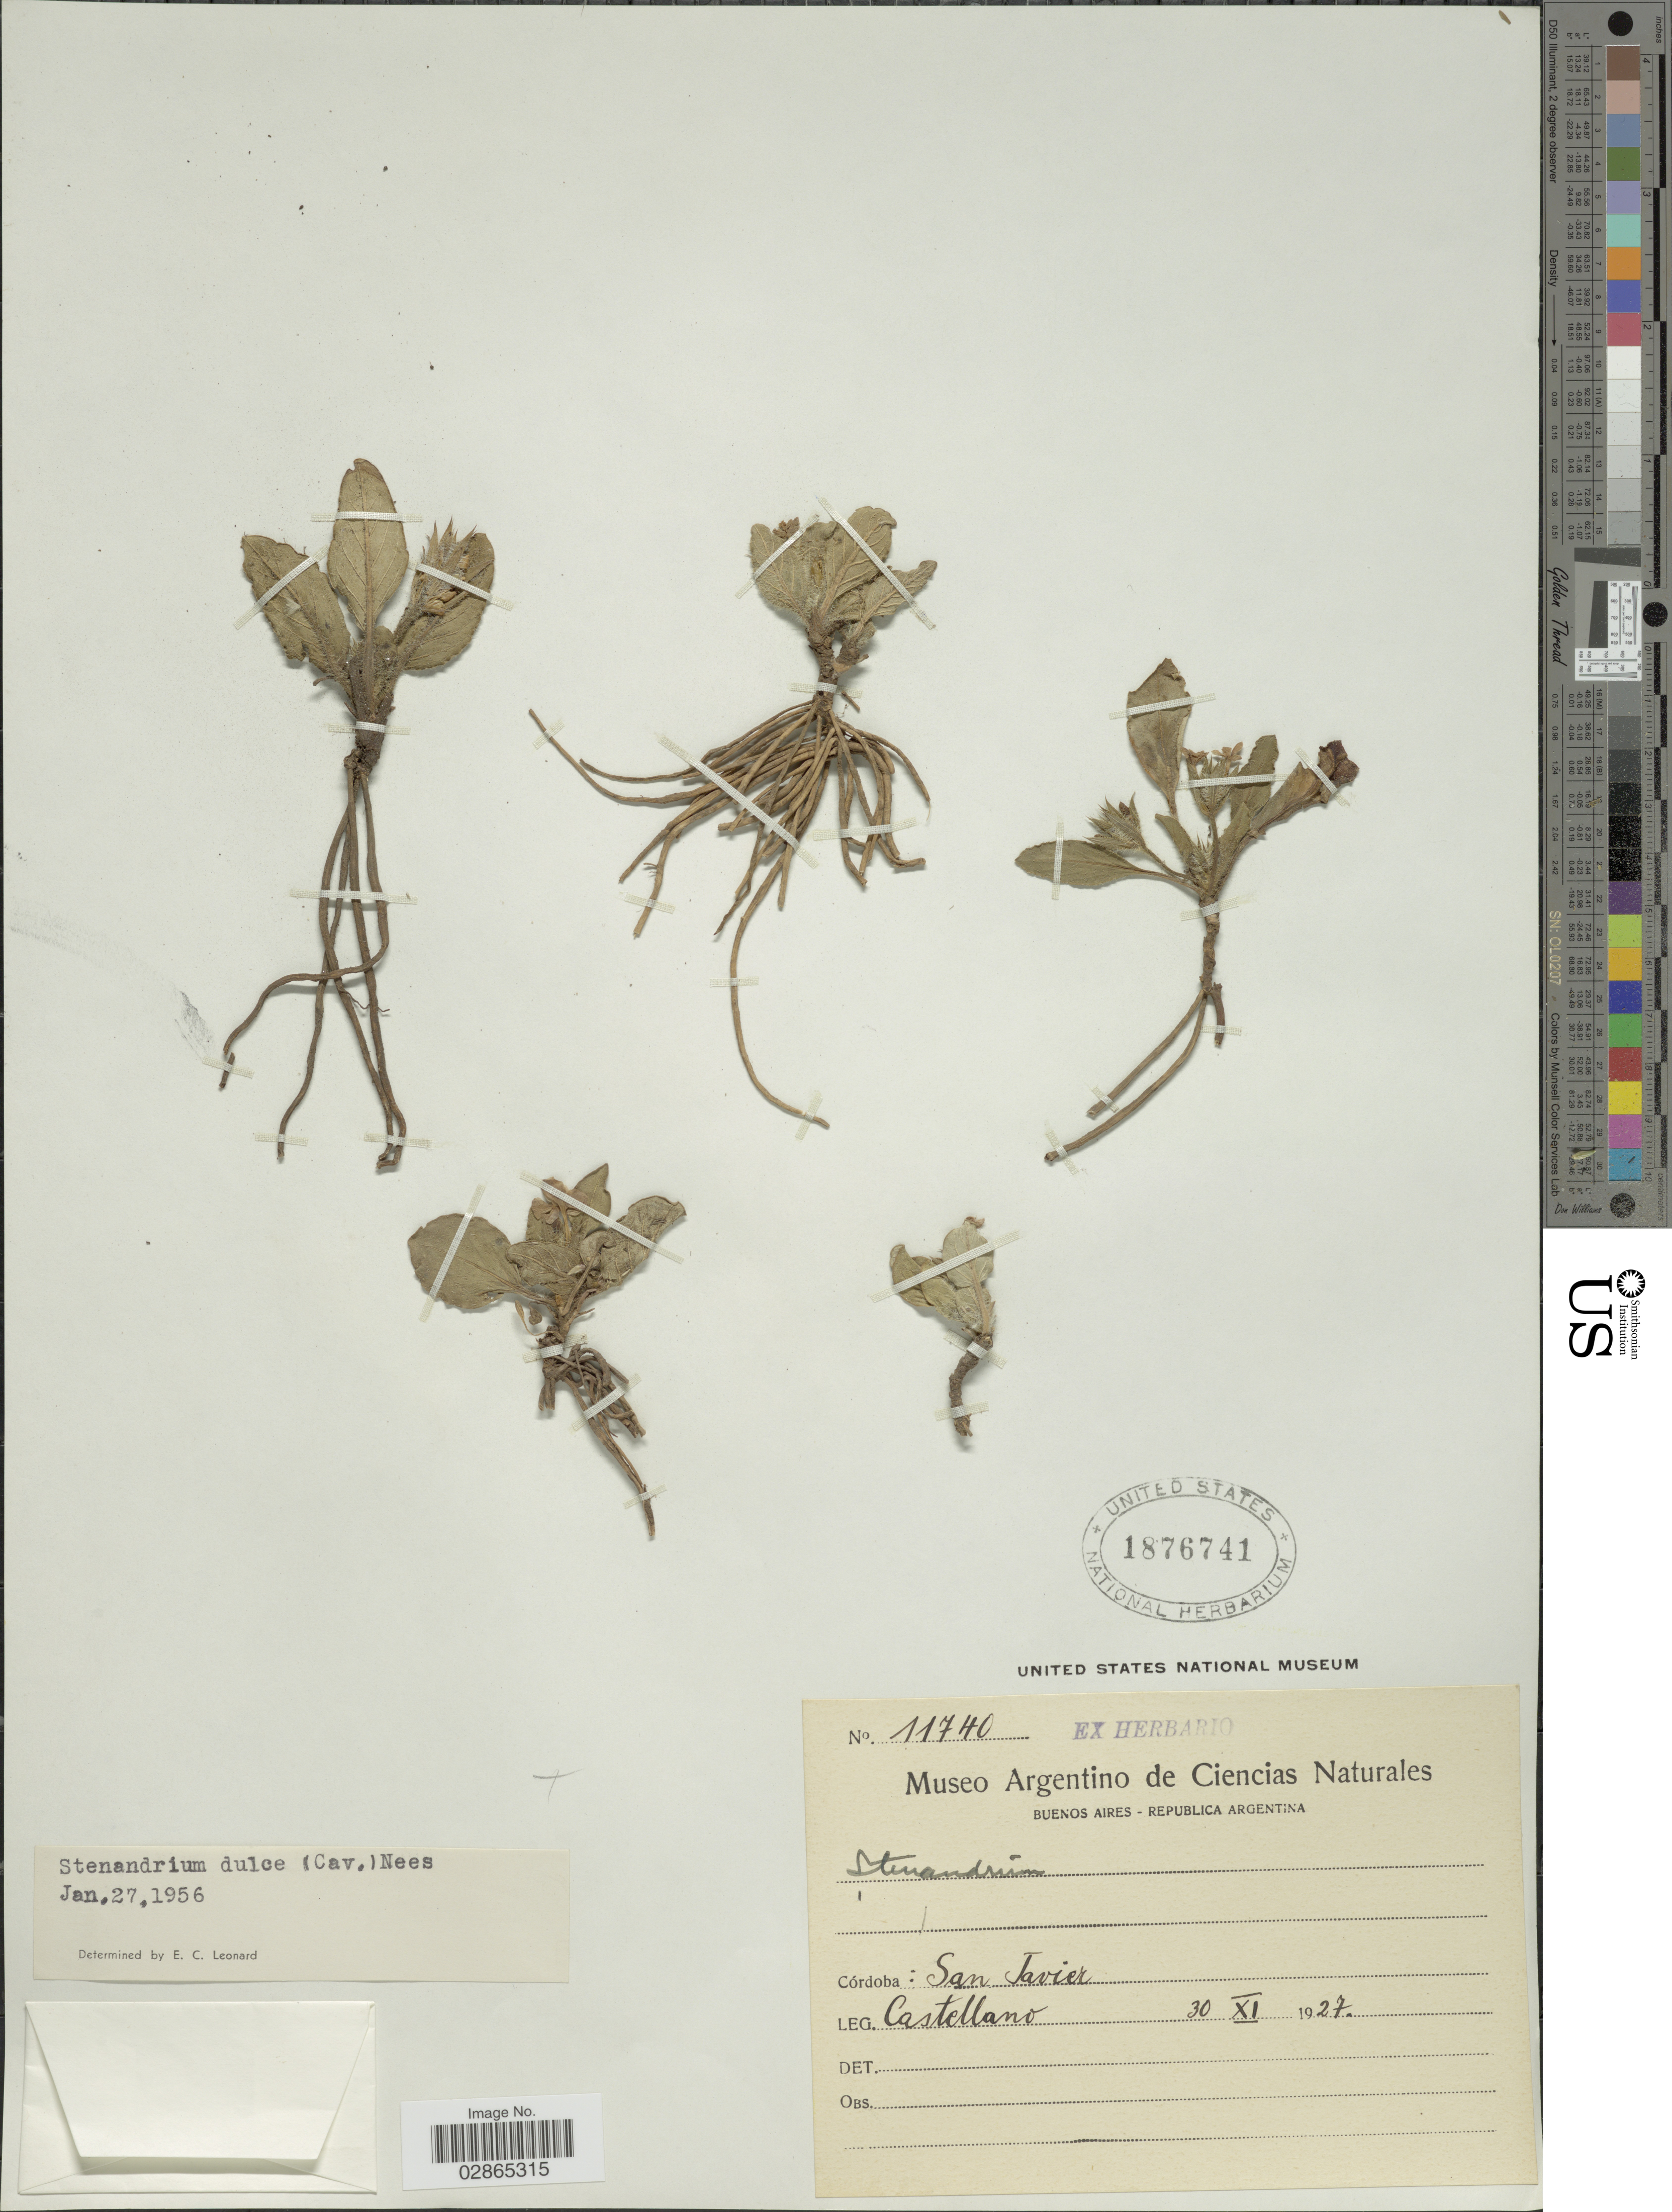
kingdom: Plantae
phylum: Tracheophyta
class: Magnoliopsida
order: Lamiales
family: Acanthaceae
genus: Stenandrium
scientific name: Stenandrium dulce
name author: (Cav.) Nees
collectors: Castellano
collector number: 11740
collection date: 1927-11-30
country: Argentina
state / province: Cordoba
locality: San Javier.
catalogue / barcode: US 1876741